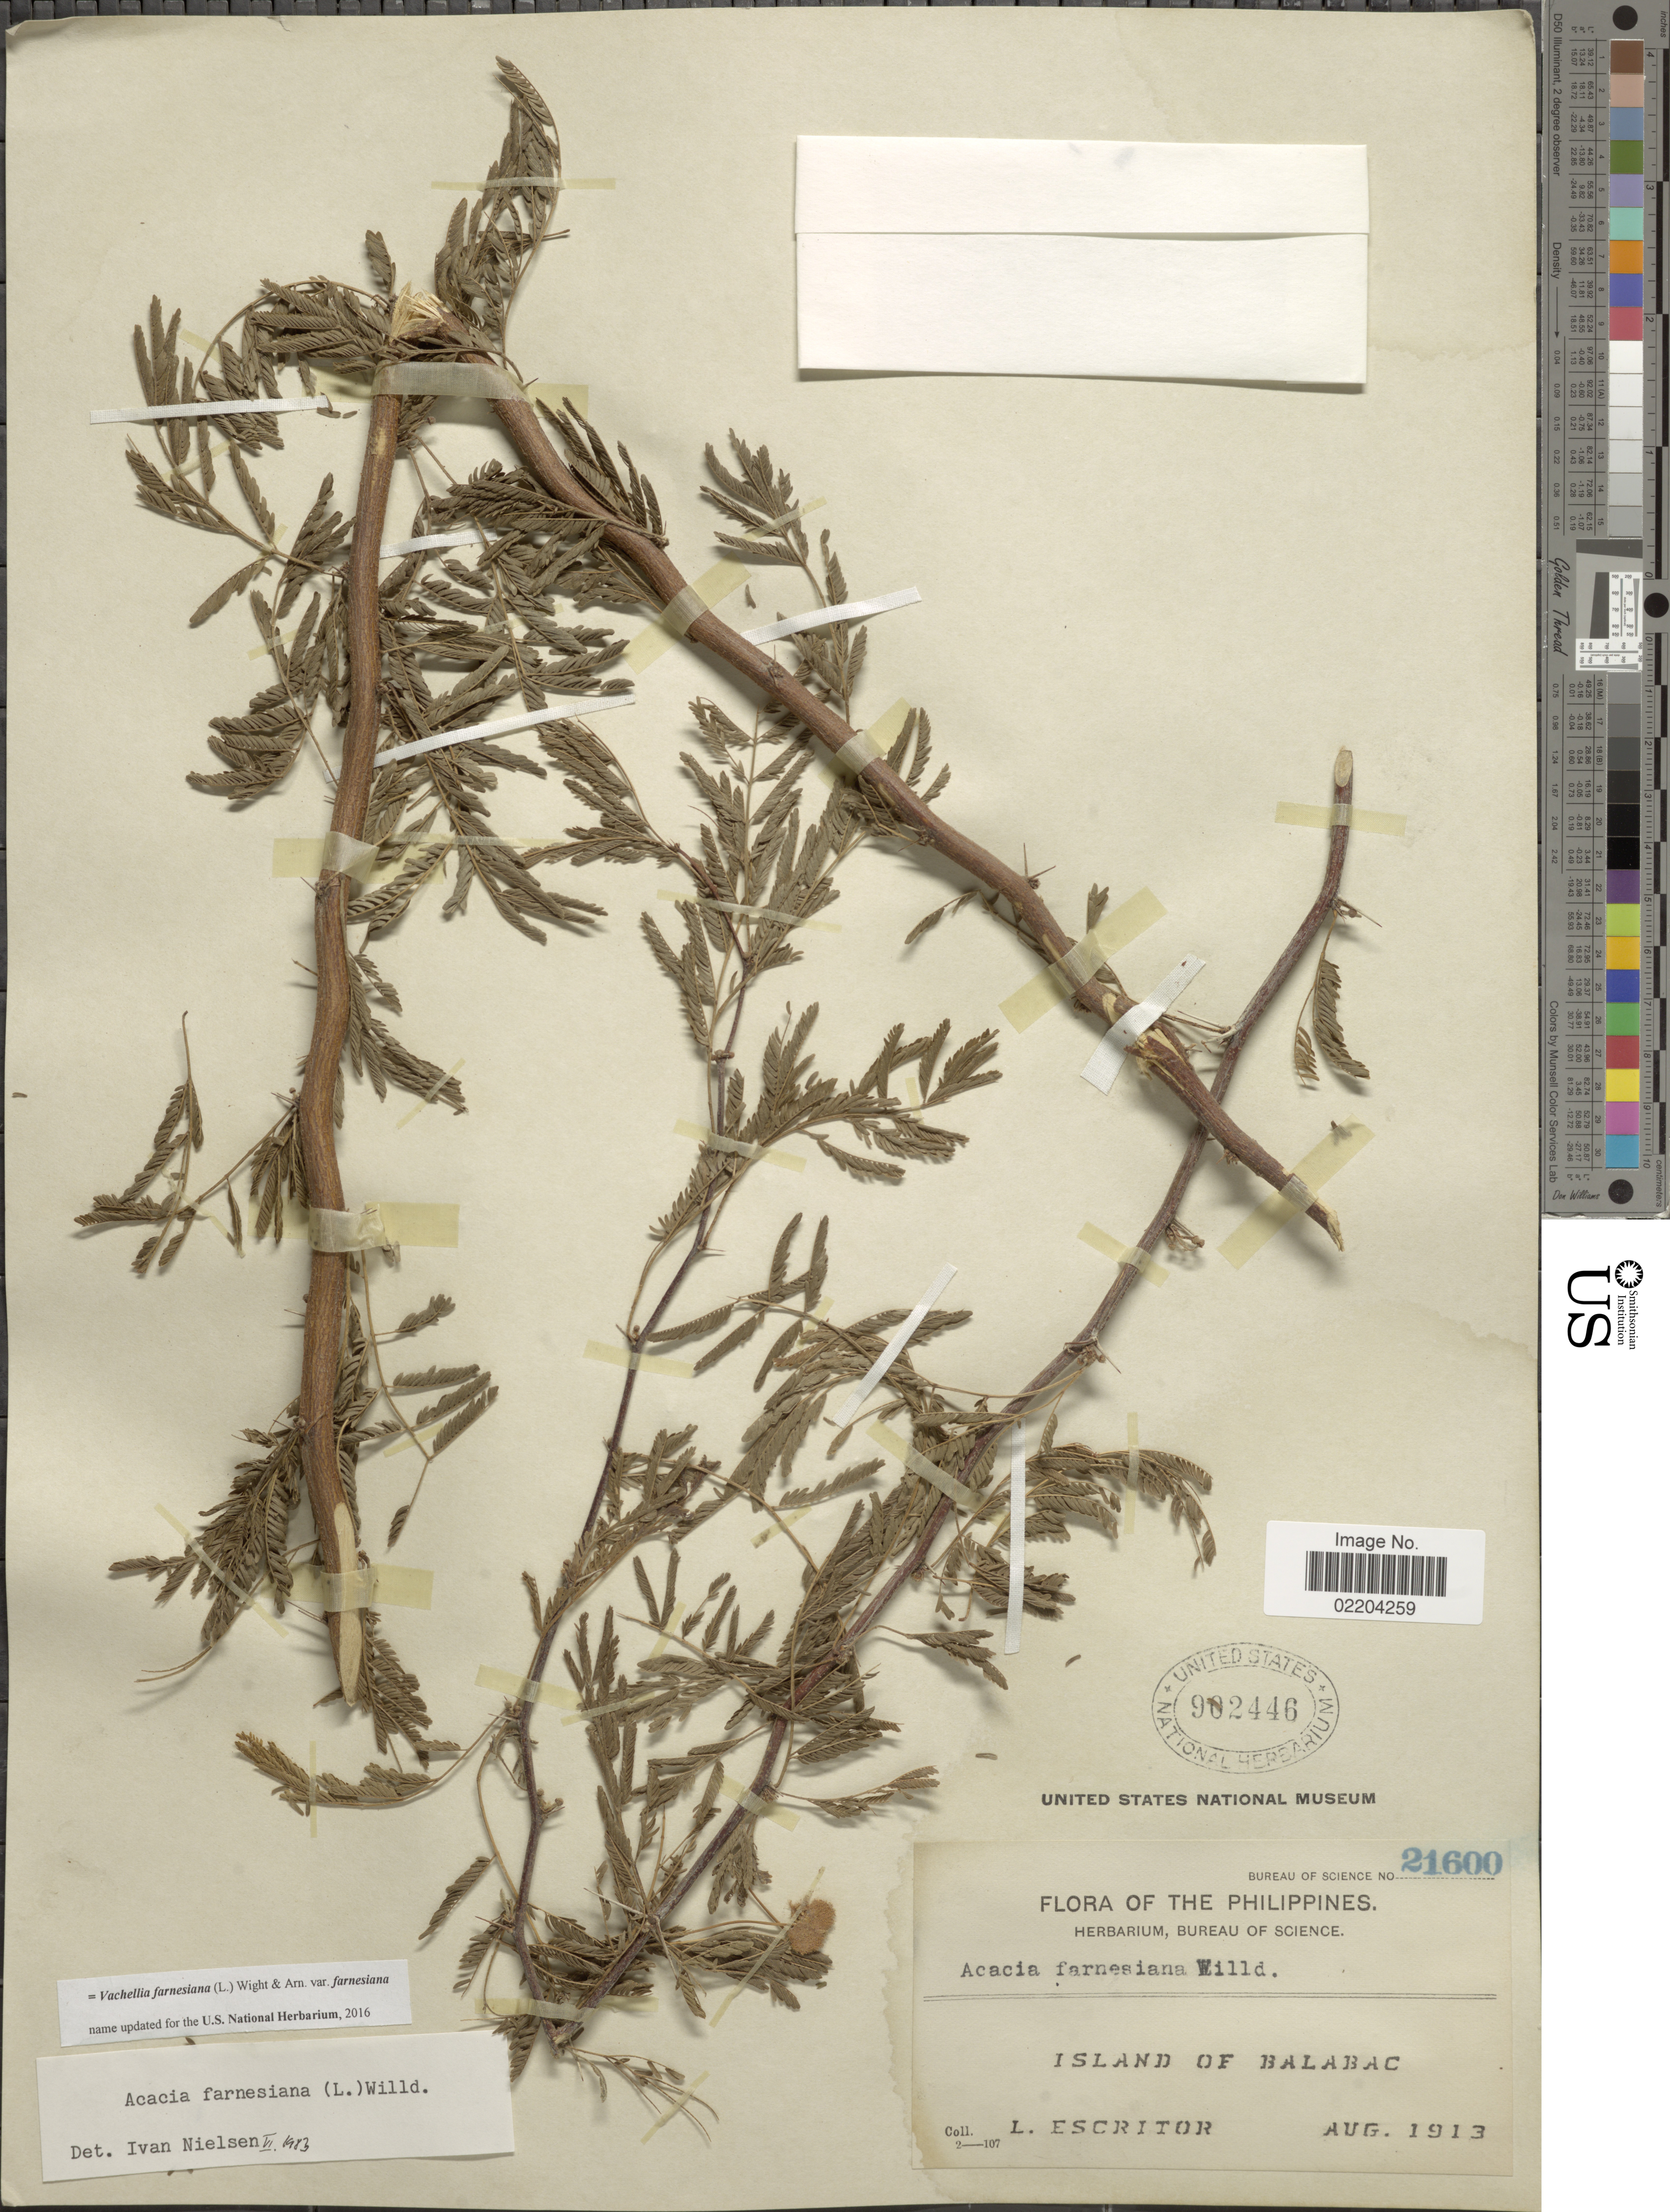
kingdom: Plantae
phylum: Tracheophyta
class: Magnoliopsida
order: Fabales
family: Fabaceae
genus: Vachellia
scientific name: Vachellia farnesiana var. farnesiana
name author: (L.) Wight & Arn.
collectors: L. Escritor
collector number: Bureau of Science 21600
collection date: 1913-08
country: Philippines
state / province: Mimaropa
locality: Island of Balabac.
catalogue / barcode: US 902446